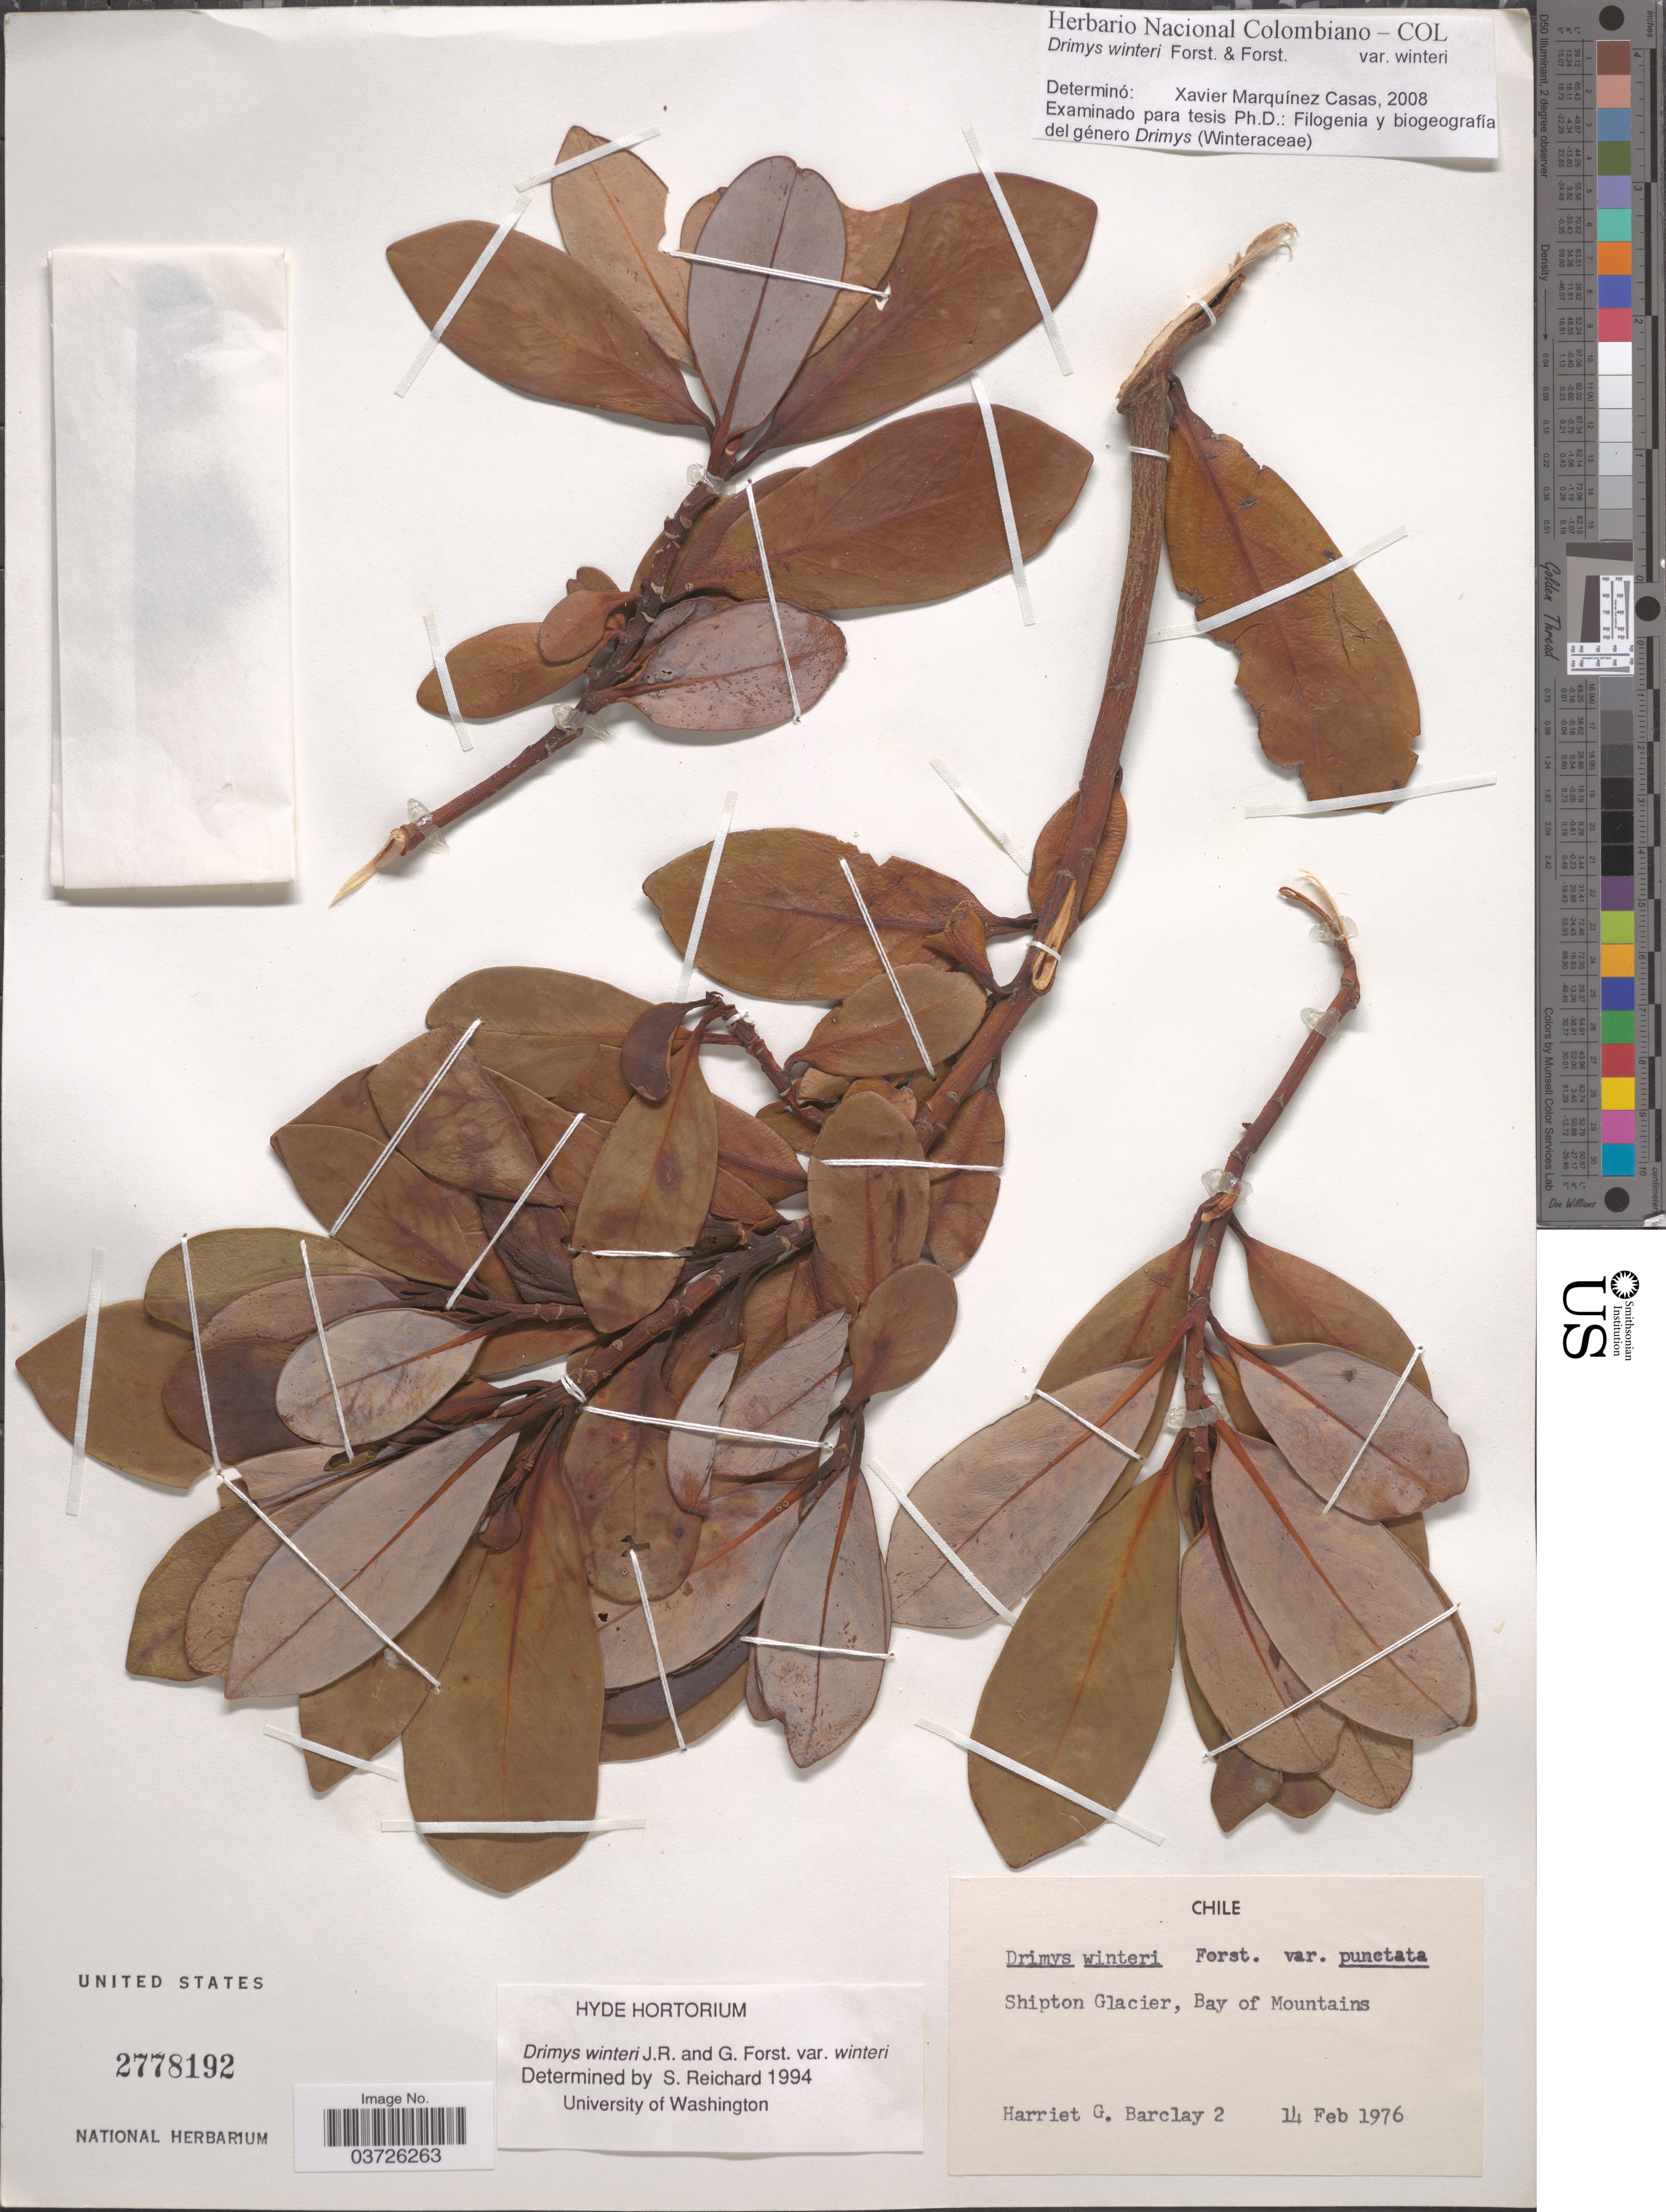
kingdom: Plantae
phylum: Tracheophyta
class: Magnoliopsida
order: Canellales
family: Winteraceae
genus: Drimys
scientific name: Drimys winteri var. winteri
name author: J.R. Forst. & G. Forst.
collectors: H. G. Barclay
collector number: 2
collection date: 1976-02-14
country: Chile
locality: Shipton Glacier, Bay of Mountains.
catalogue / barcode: US 2778192